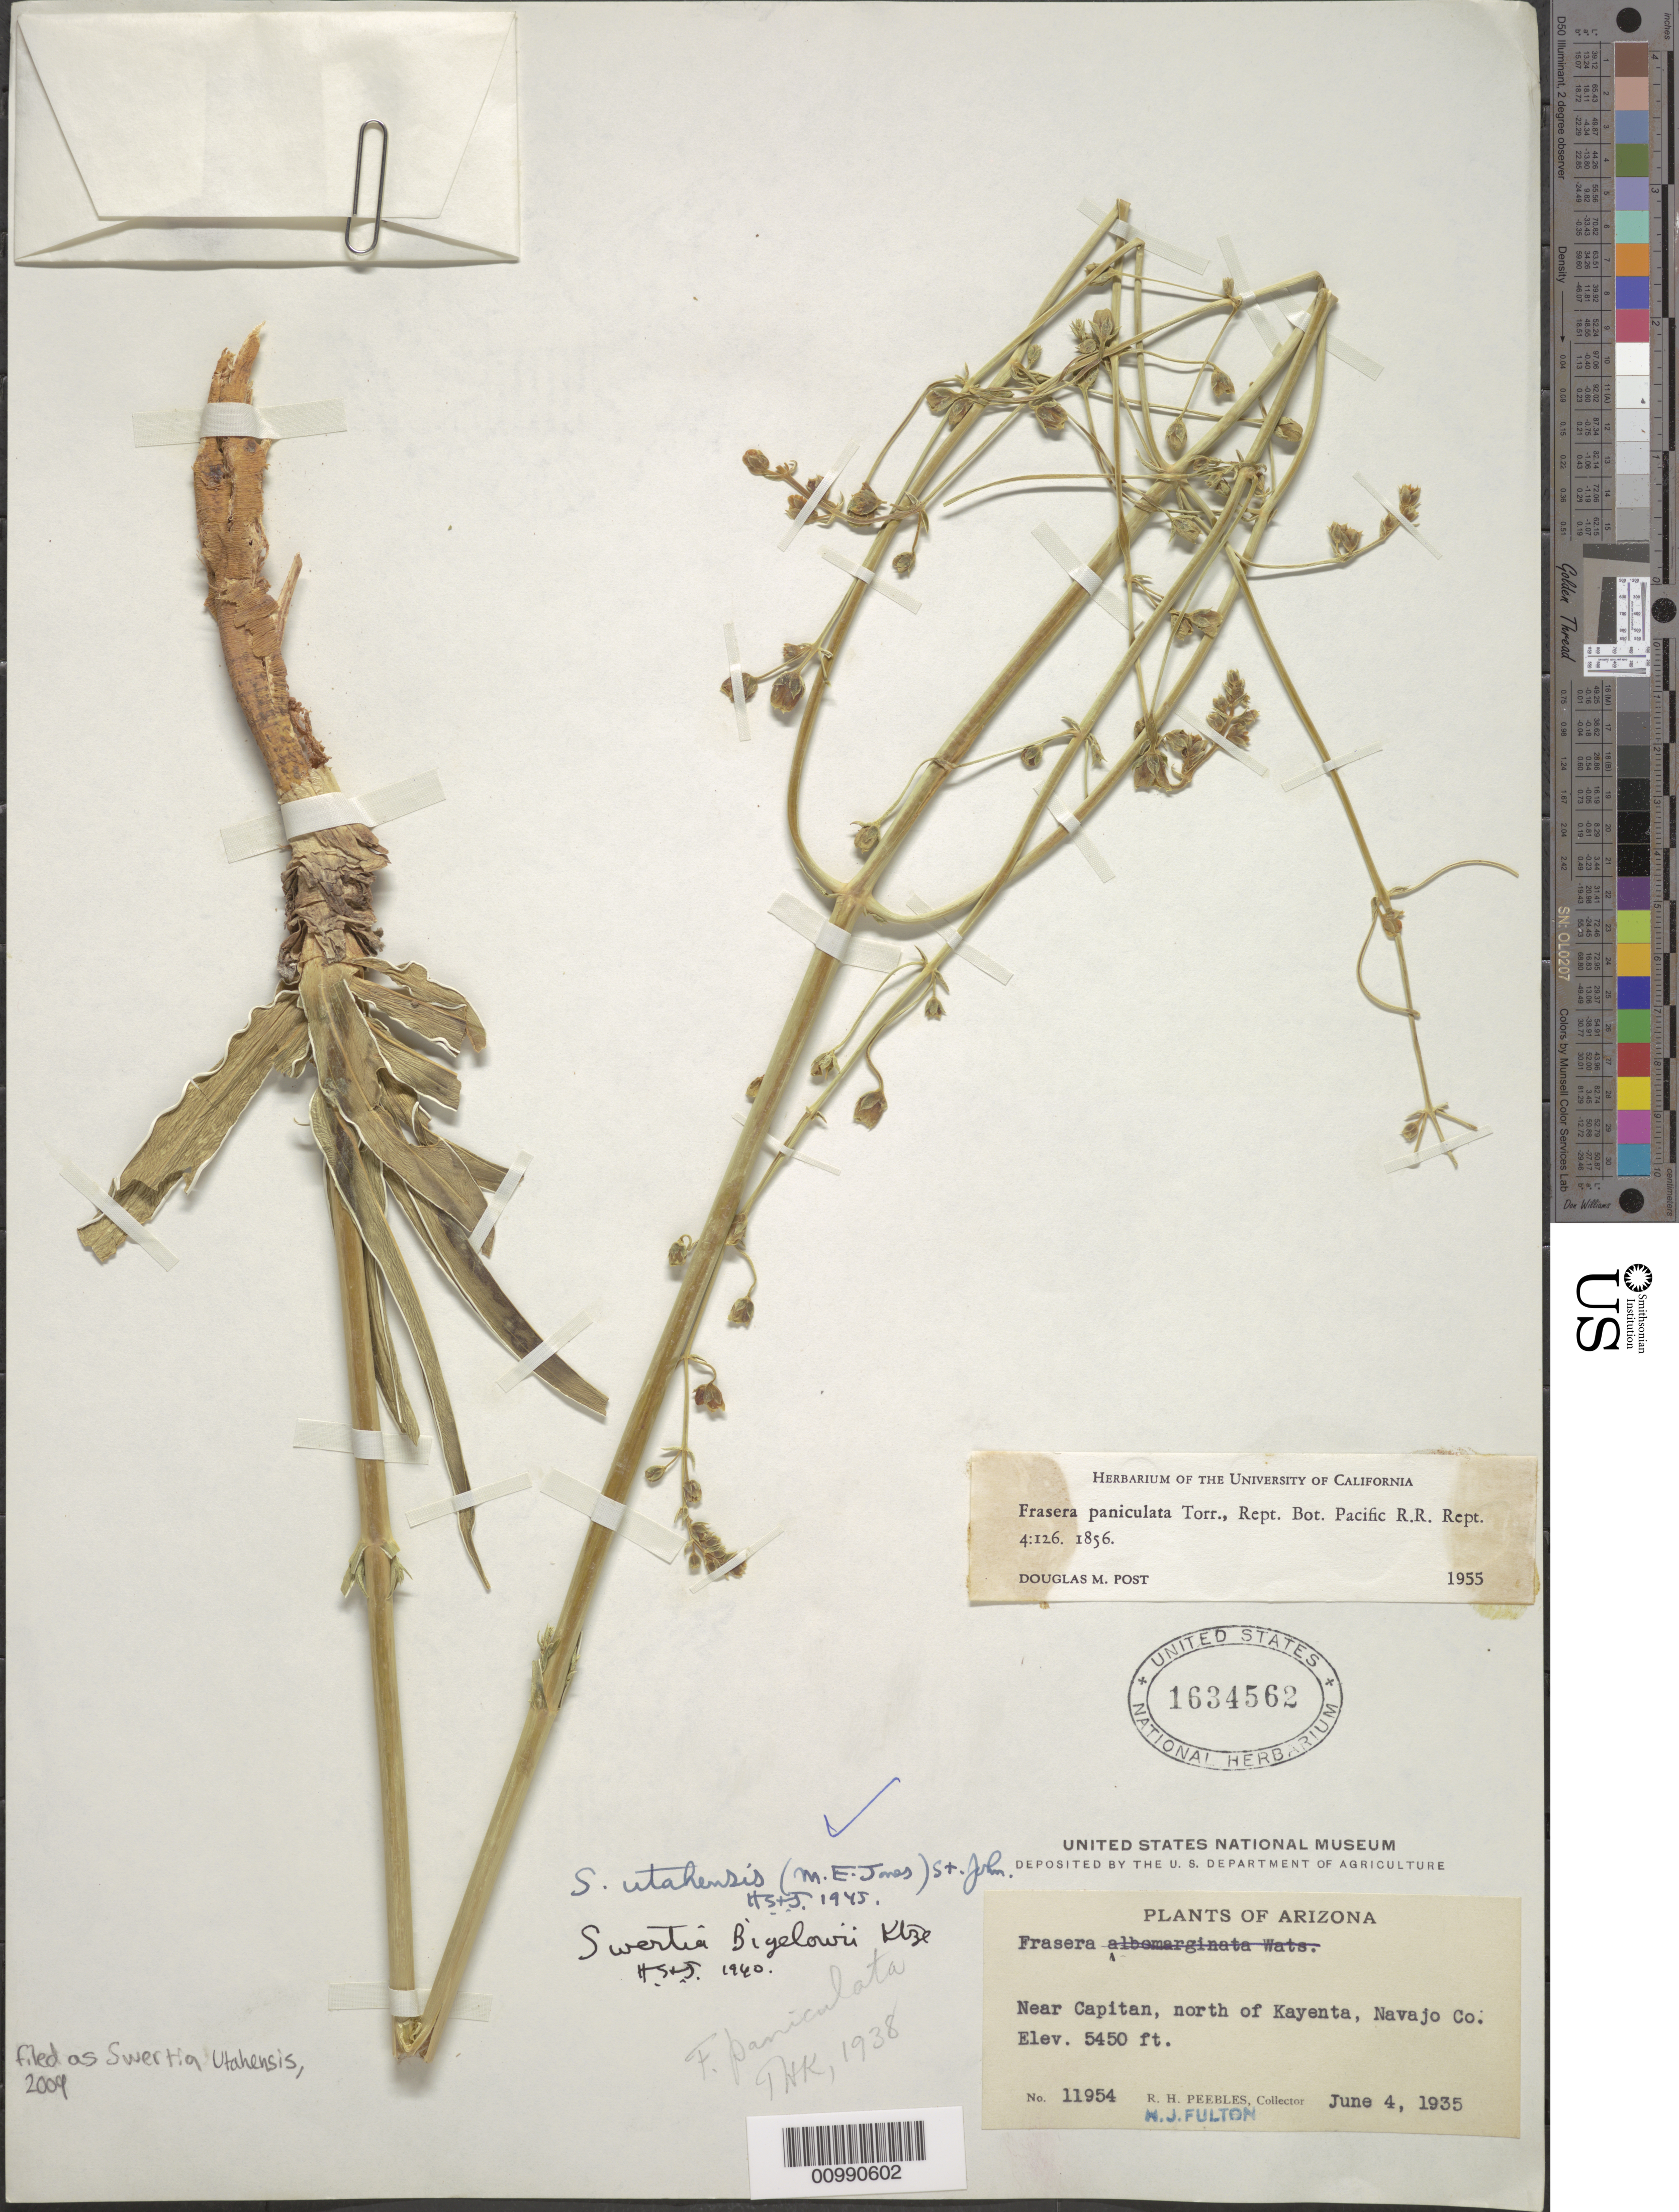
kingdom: Plantae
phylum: Tracheophyta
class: Magnoliopsida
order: Gentianales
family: Gentianaceae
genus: Swertia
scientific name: Swertia utahensis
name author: (M.E. Jones) H. St. John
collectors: R. H. Peebles & H. Fulton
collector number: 11954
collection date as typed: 04 Jun 1935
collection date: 1935-06-04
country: United States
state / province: Arizona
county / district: Navajo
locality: N of Kayenta; Near Captain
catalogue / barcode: US 1634562